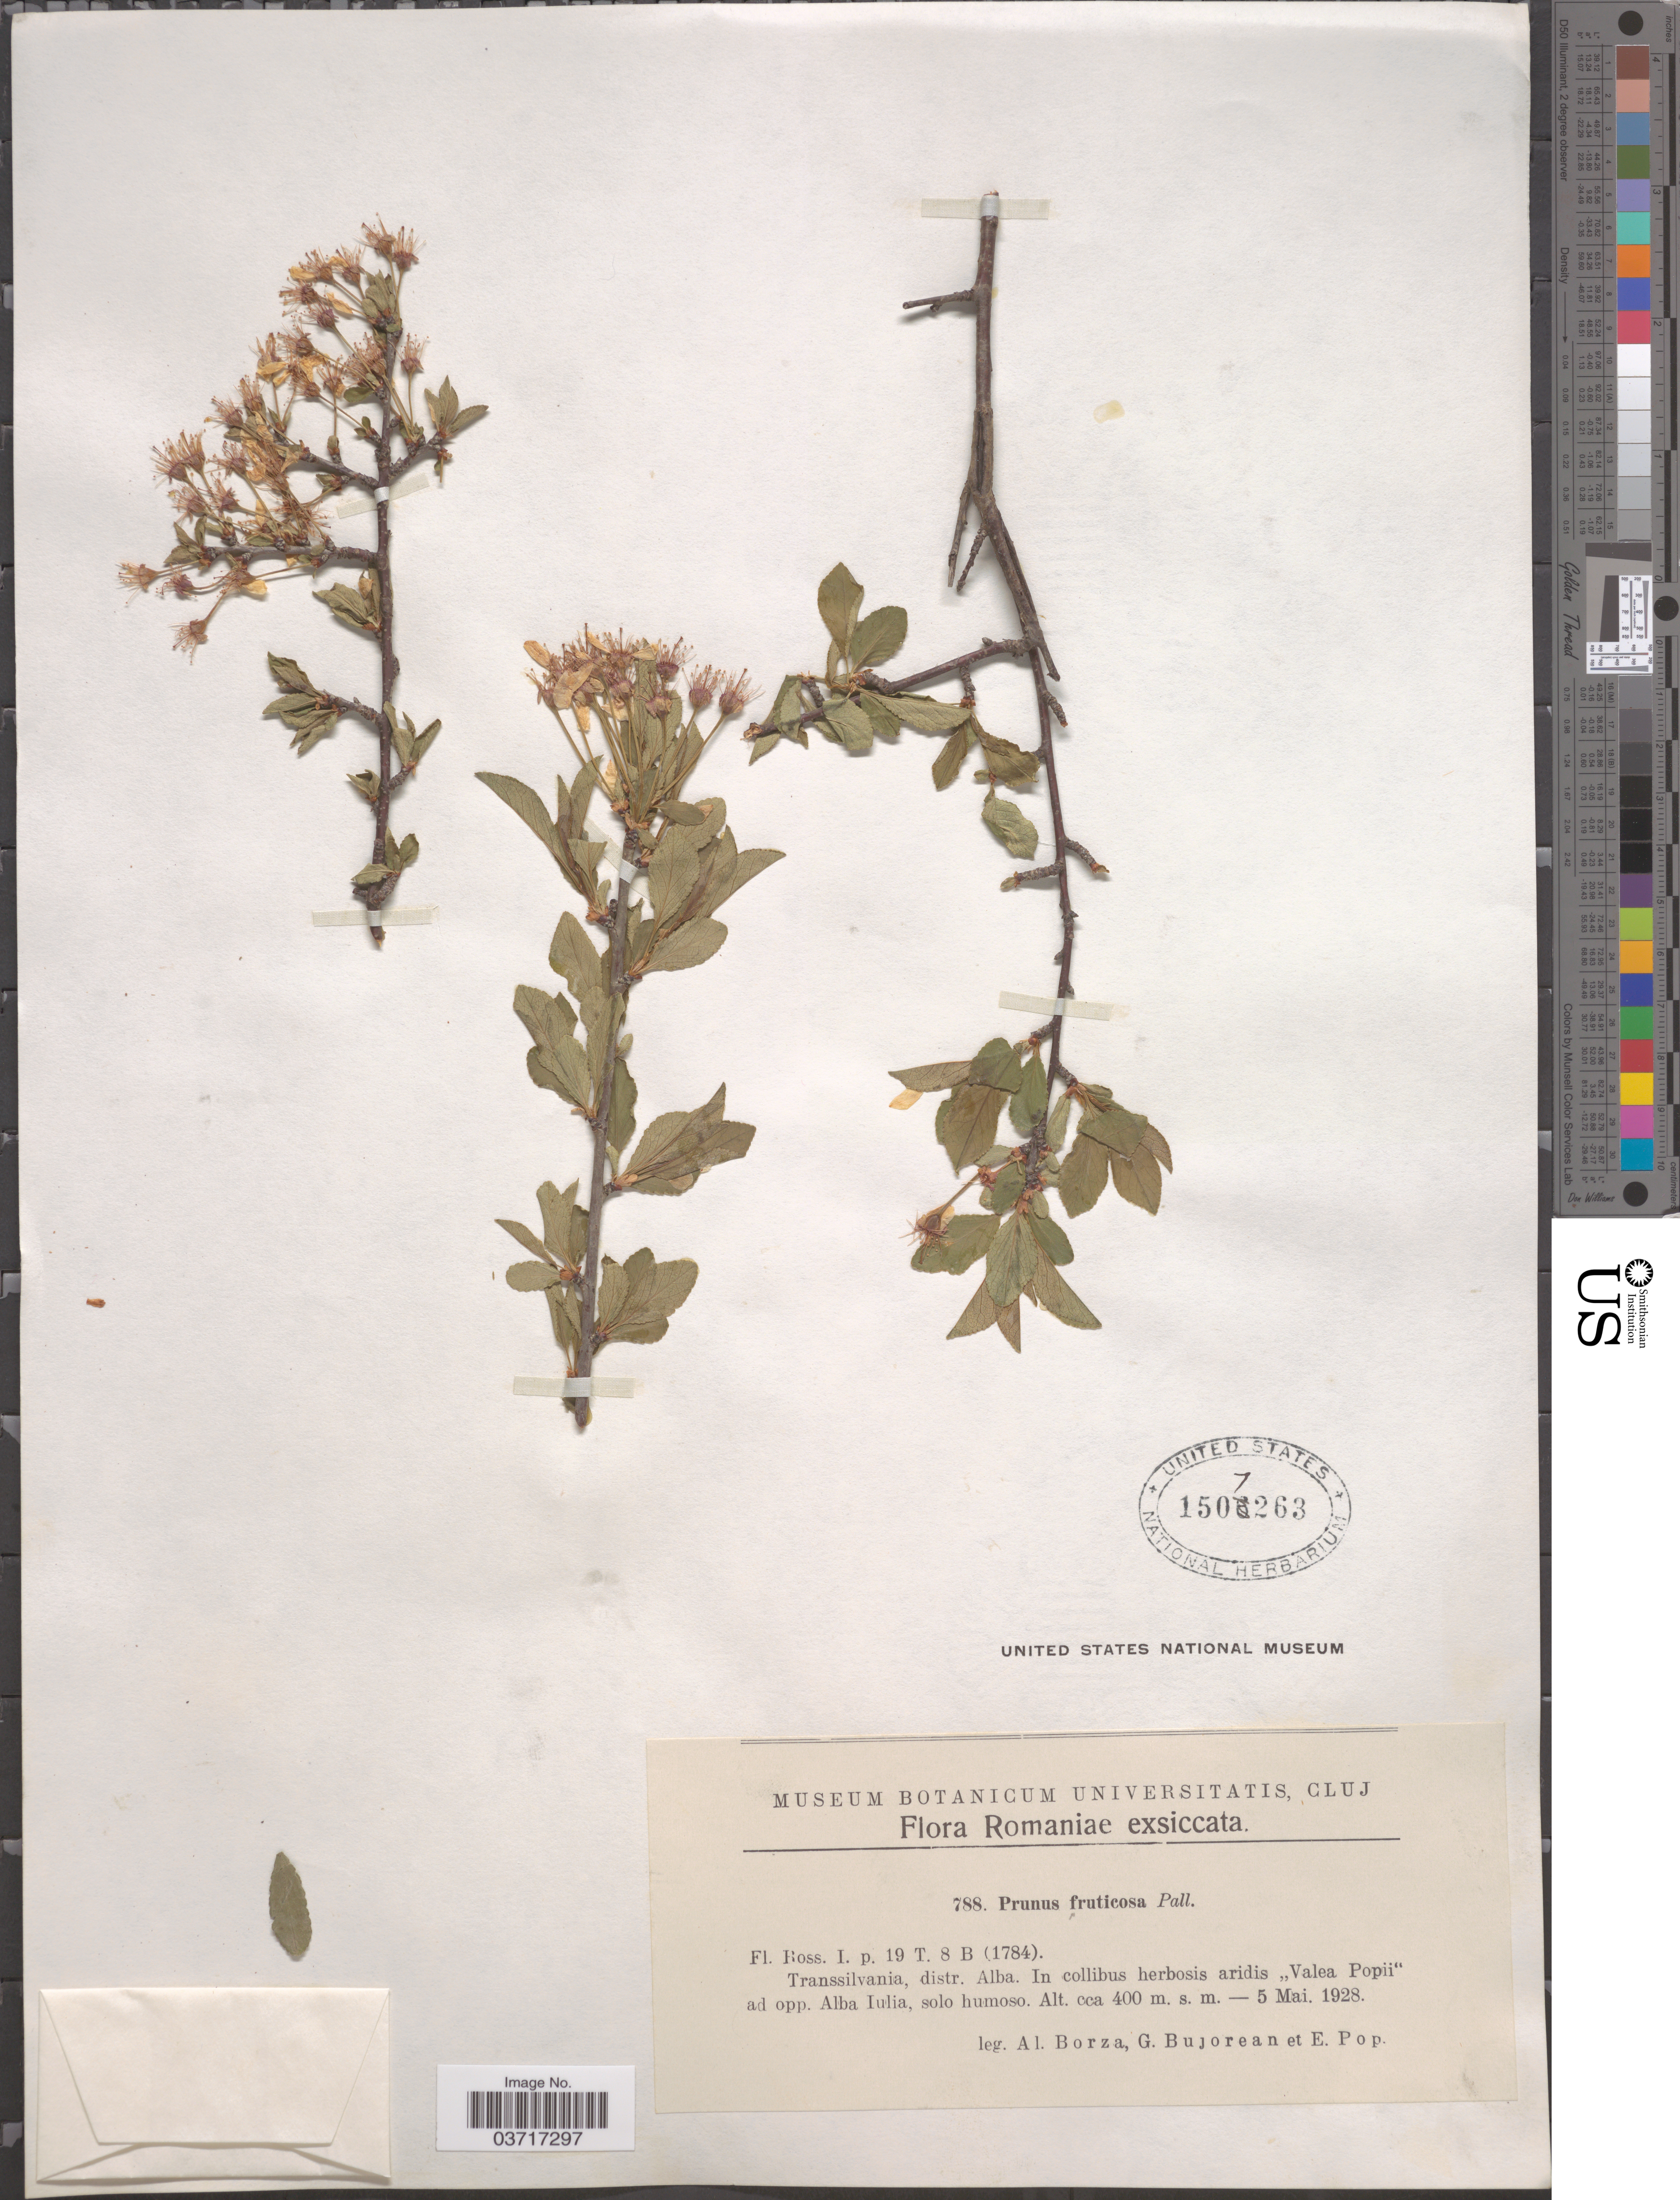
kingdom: Plantae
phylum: Tracheophyta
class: Magnoliopsida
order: Rosales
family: Rosaceae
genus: Prunus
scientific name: Prunus fruticosa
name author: Pall.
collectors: A. Borza, G. Bujorean & E. Pop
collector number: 788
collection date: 1928-05-05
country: Romania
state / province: Alba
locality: Transsilvania, distr. Alba. In collibus herbosis aridis "Valea Popii" ad opp. Alba Iulia, solo humoso.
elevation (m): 400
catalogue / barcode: US 1507263